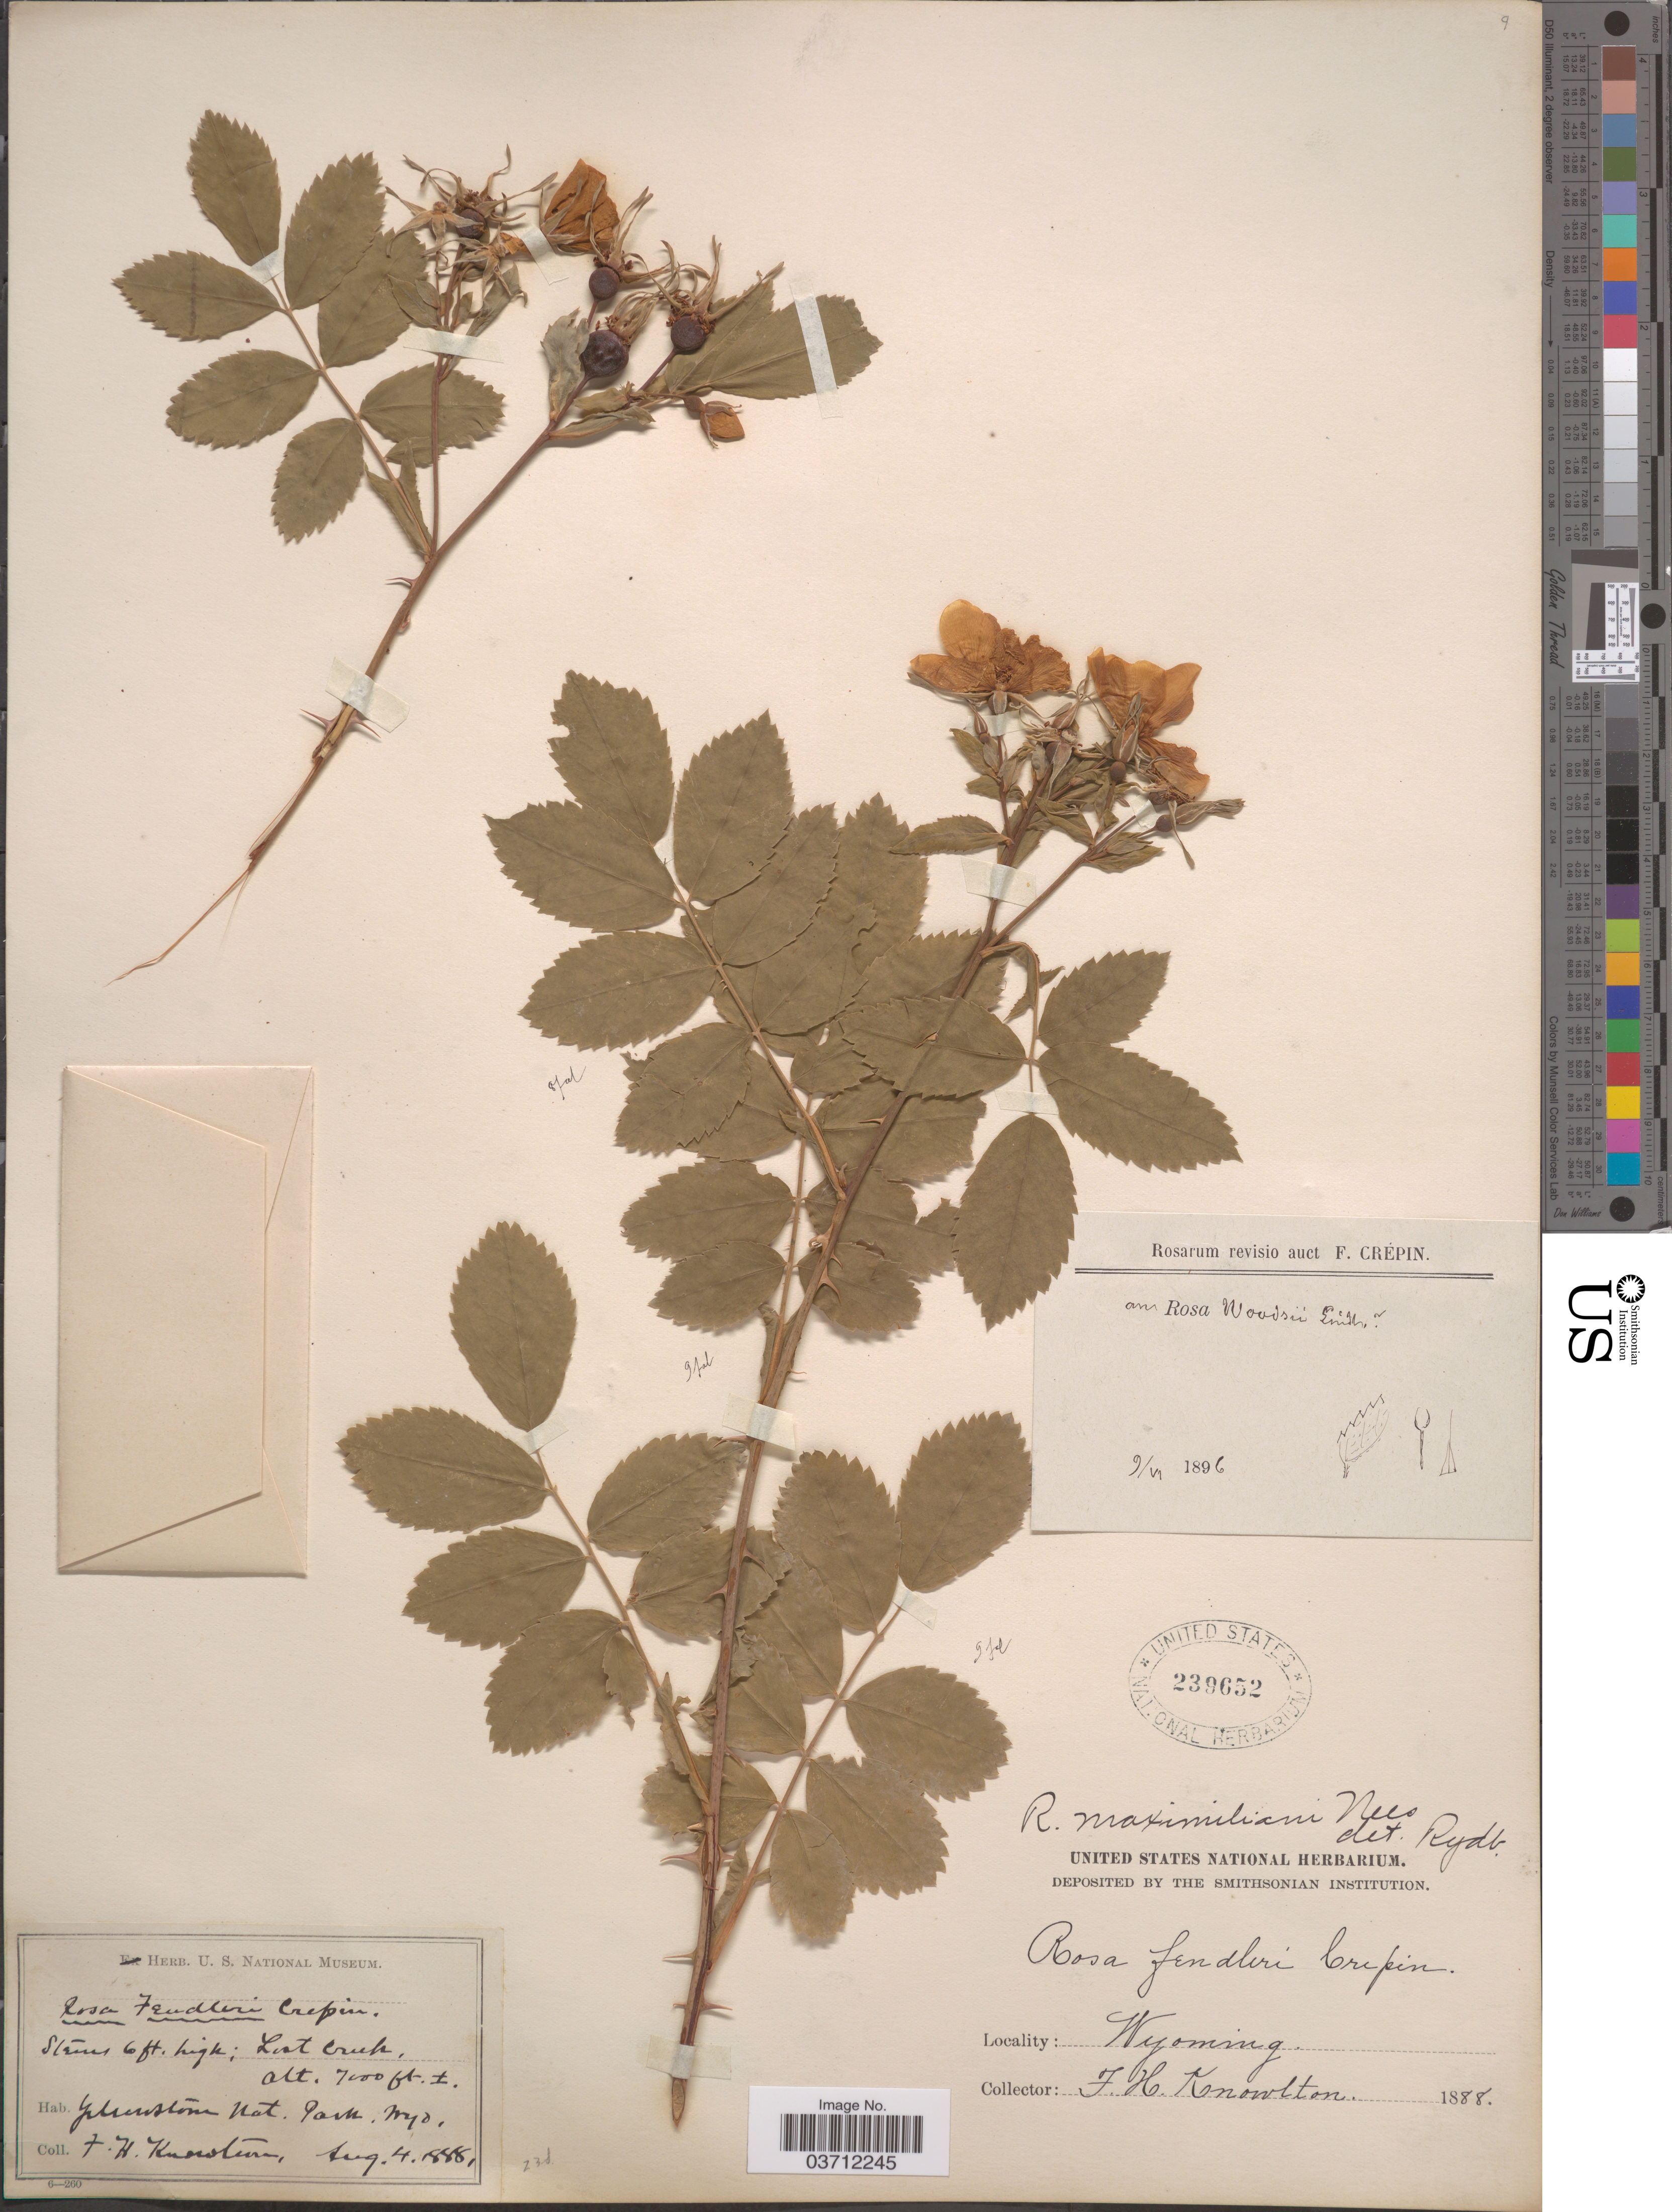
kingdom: Plantae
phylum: Tracheophyta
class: Magnoliopsida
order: Rosales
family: Rosaceae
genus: Rosa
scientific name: Rosa woodsii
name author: Lindl.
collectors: F. H. Knowlton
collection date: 1888-08-04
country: United States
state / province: Wyoming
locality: Lost Creek. Yellowstone Nat. Park.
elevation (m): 2134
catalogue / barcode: US 239652